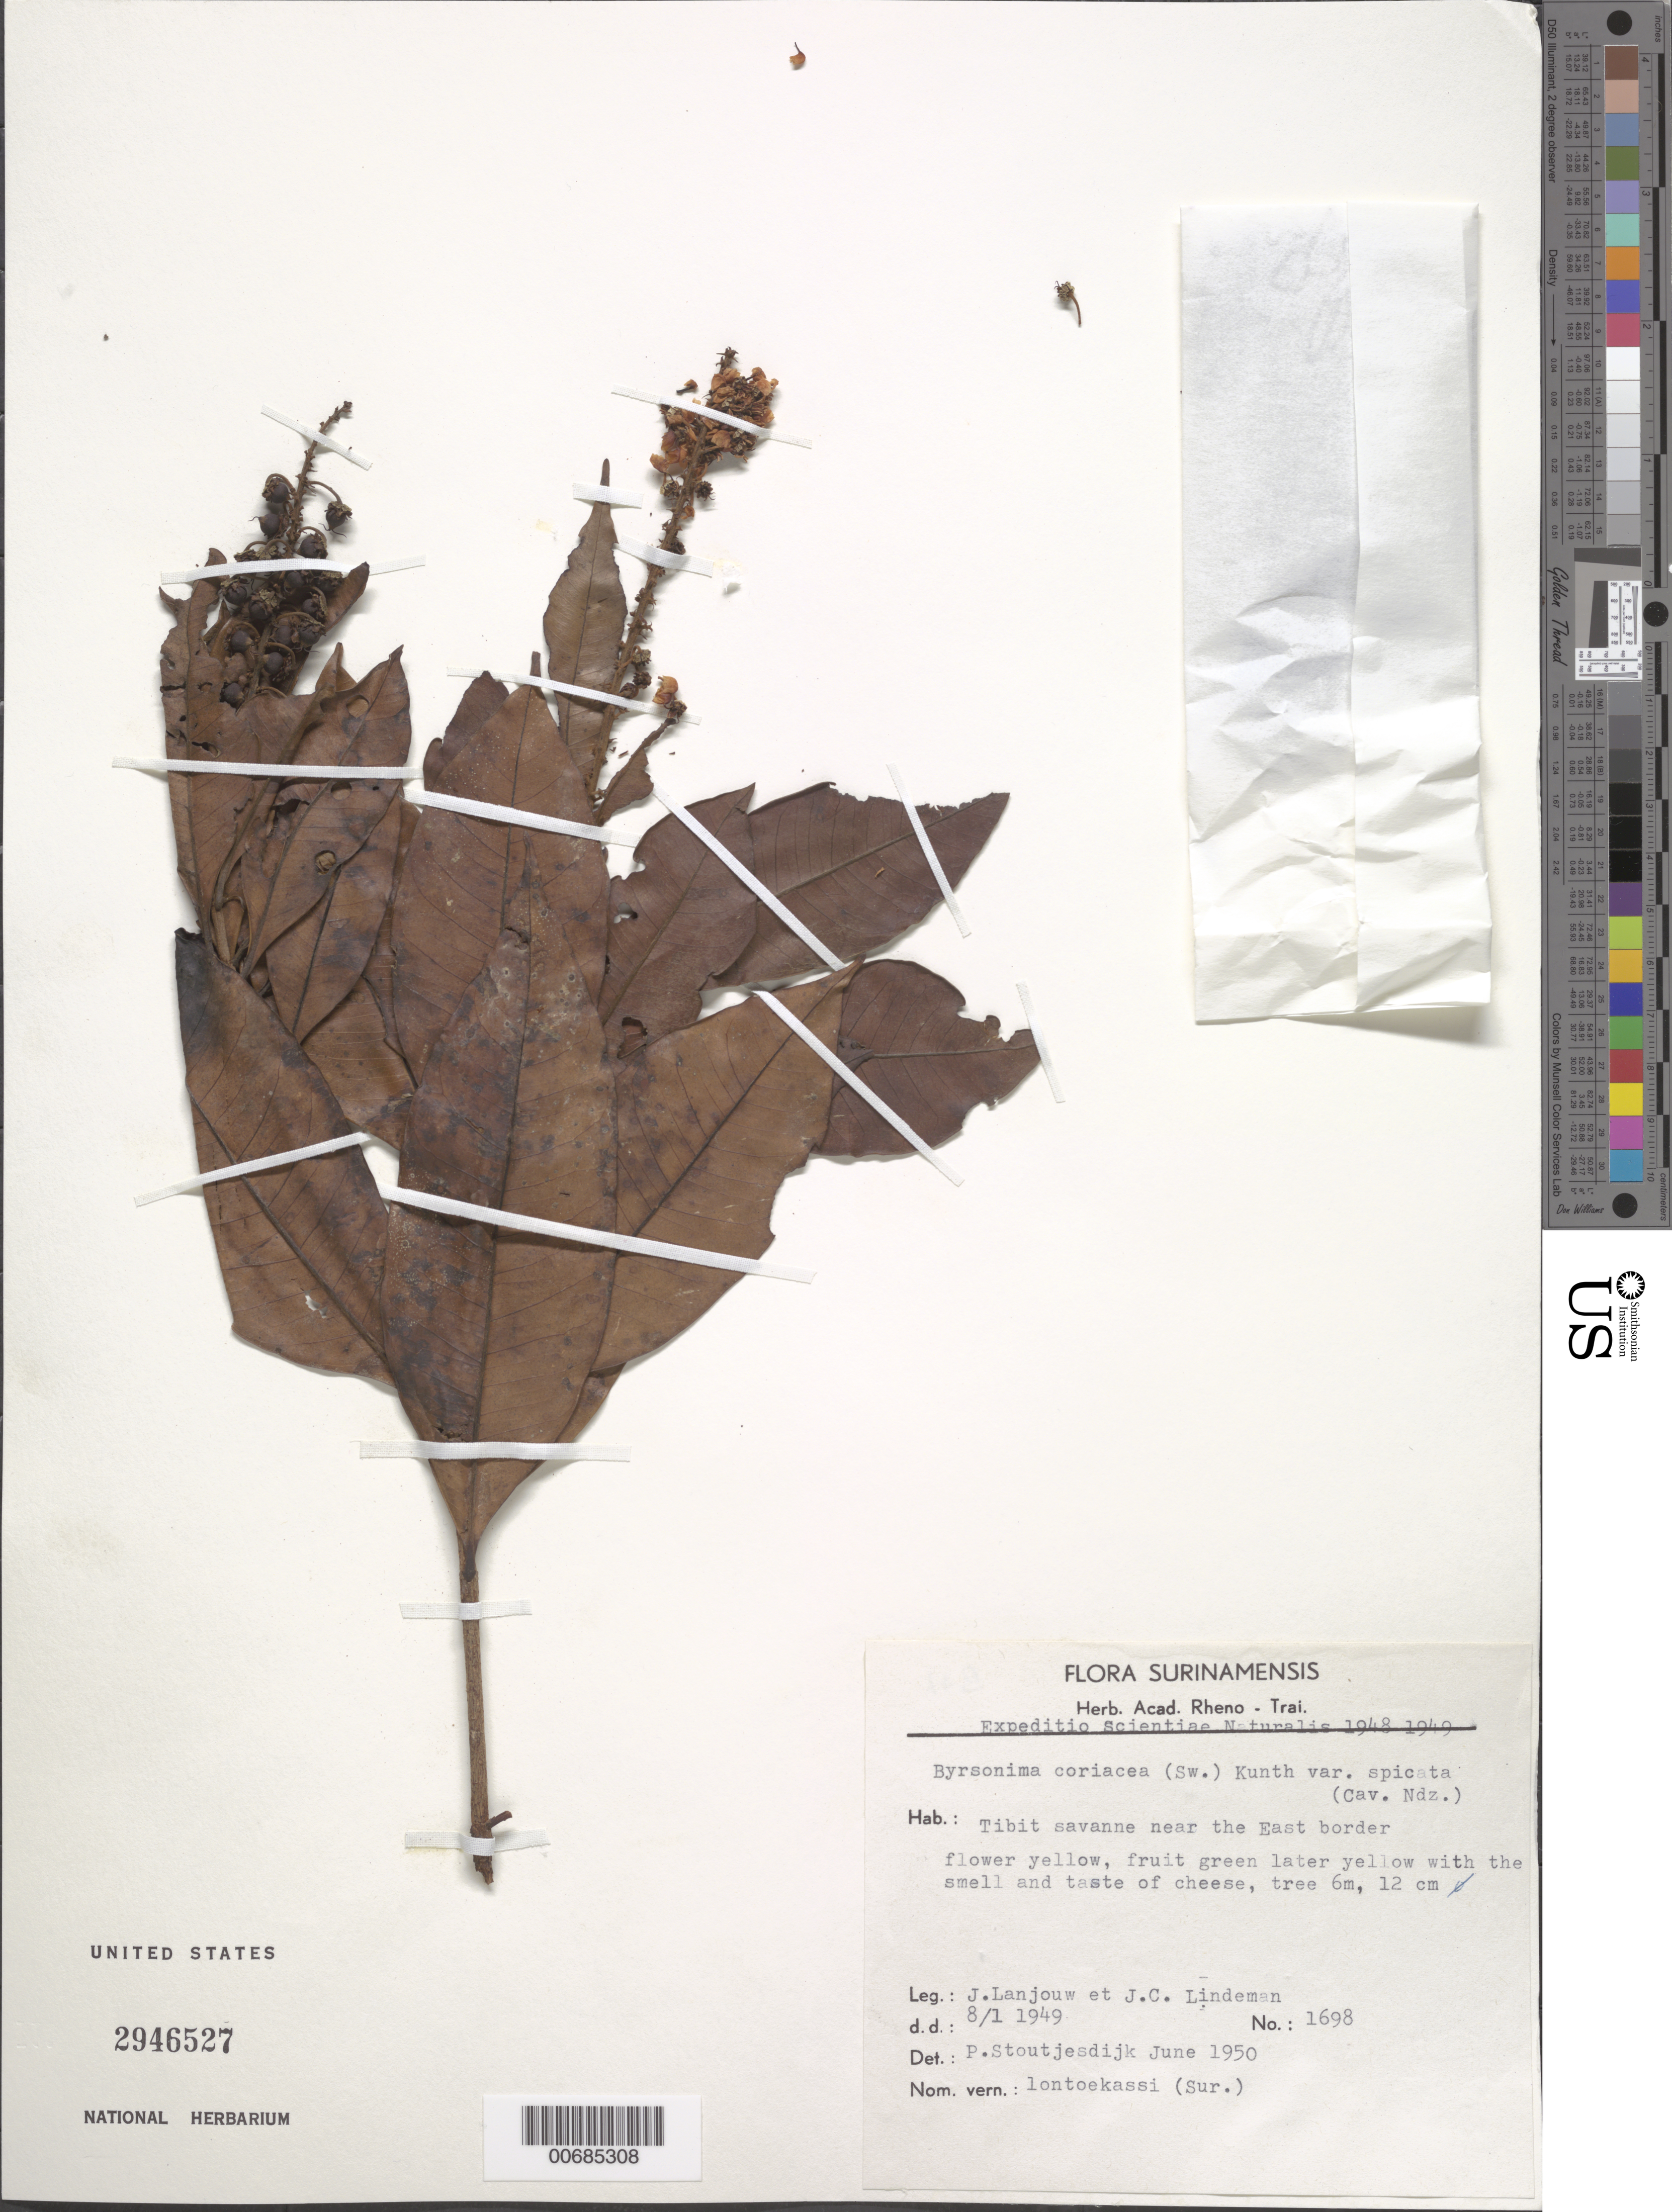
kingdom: Plantae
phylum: Tracheophyta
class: Magnoliopsida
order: Malpighiales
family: Malpighiaceae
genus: Byrsonima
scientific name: Byrsonima coriacea var. spicata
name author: (Cav.) Nied.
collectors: J. Lanjouw & J. C. Lindeman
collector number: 1698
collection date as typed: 8-Jan-49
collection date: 1949-01-08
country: Suriname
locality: Tibiti savanna, near village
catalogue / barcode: US 2946527